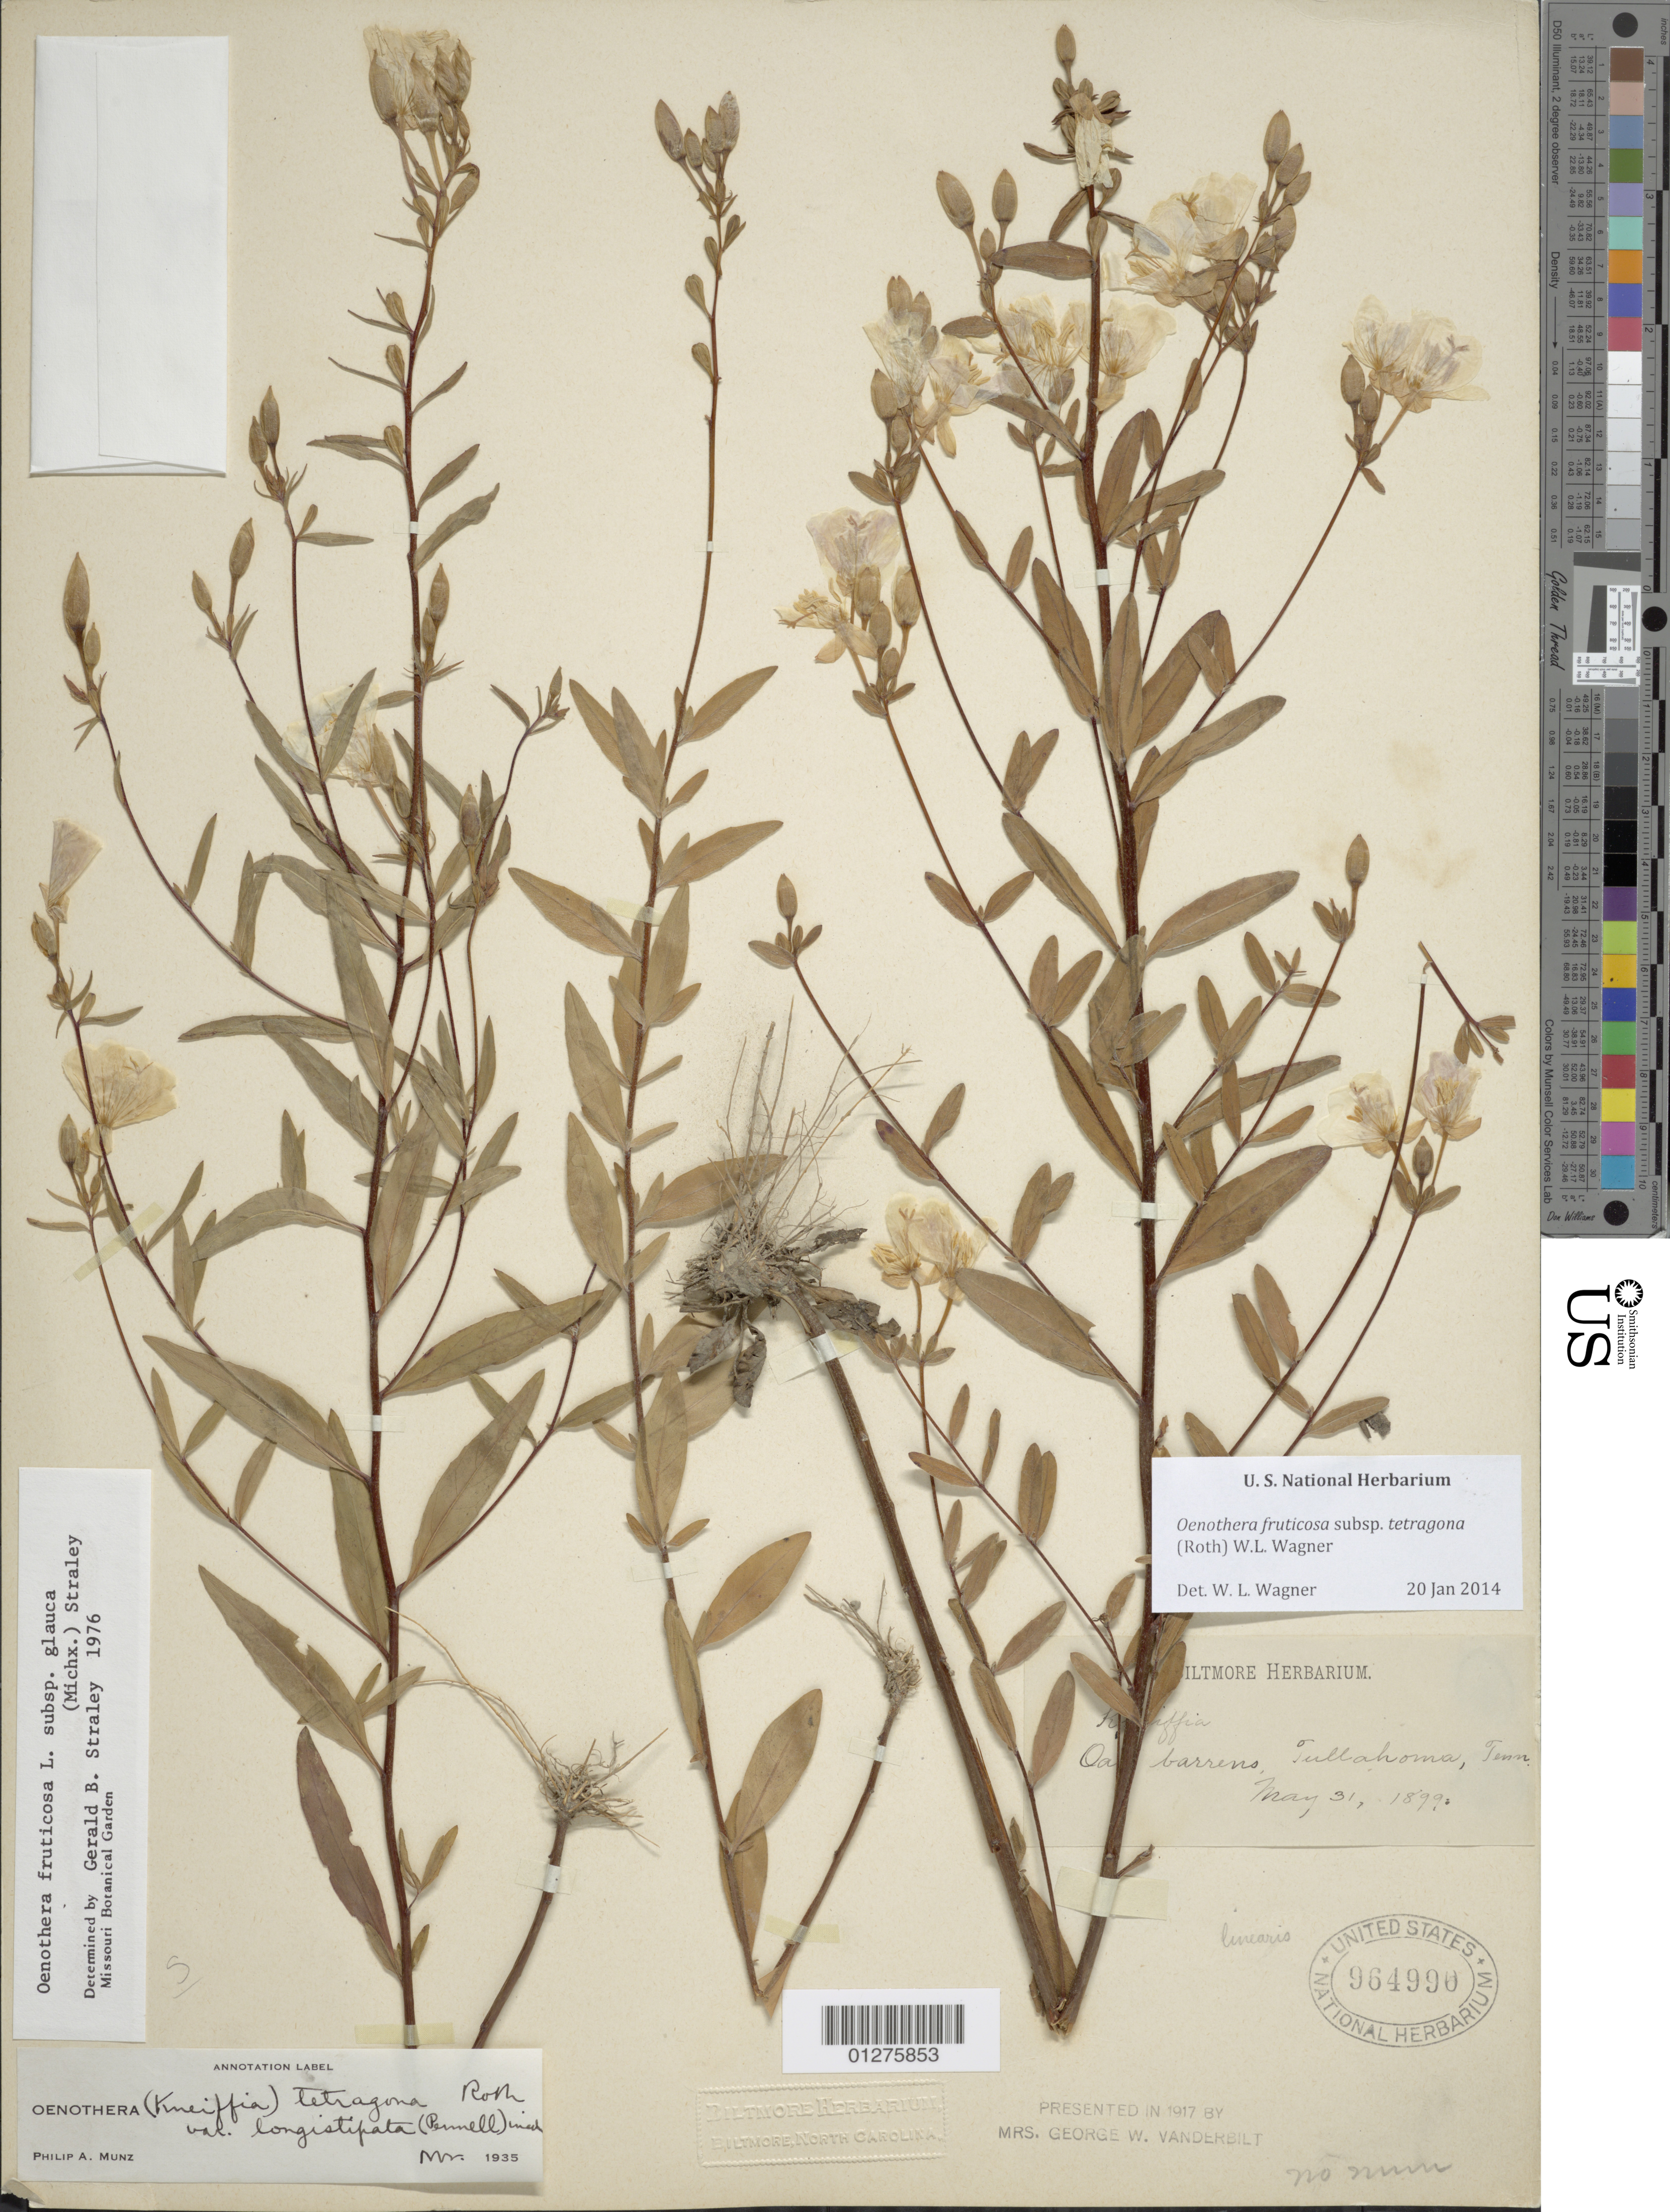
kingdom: Plantae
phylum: Tracheophyta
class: Magnoliopsida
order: Myrtales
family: Onagraceae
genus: Oenothera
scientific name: Oenothera fruticosa subsp. tetragona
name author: (Roth) W.L. Wagner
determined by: Wagner, W. L., (BOT), Smithsonian Institution - National Museum of Natural History (UNITED STATES)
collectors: ex herb. Biltmore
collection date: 1899-05-31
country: United States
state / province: Tennessee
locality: Tullahoma.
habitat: Oak barrens.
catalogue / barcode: US 964990